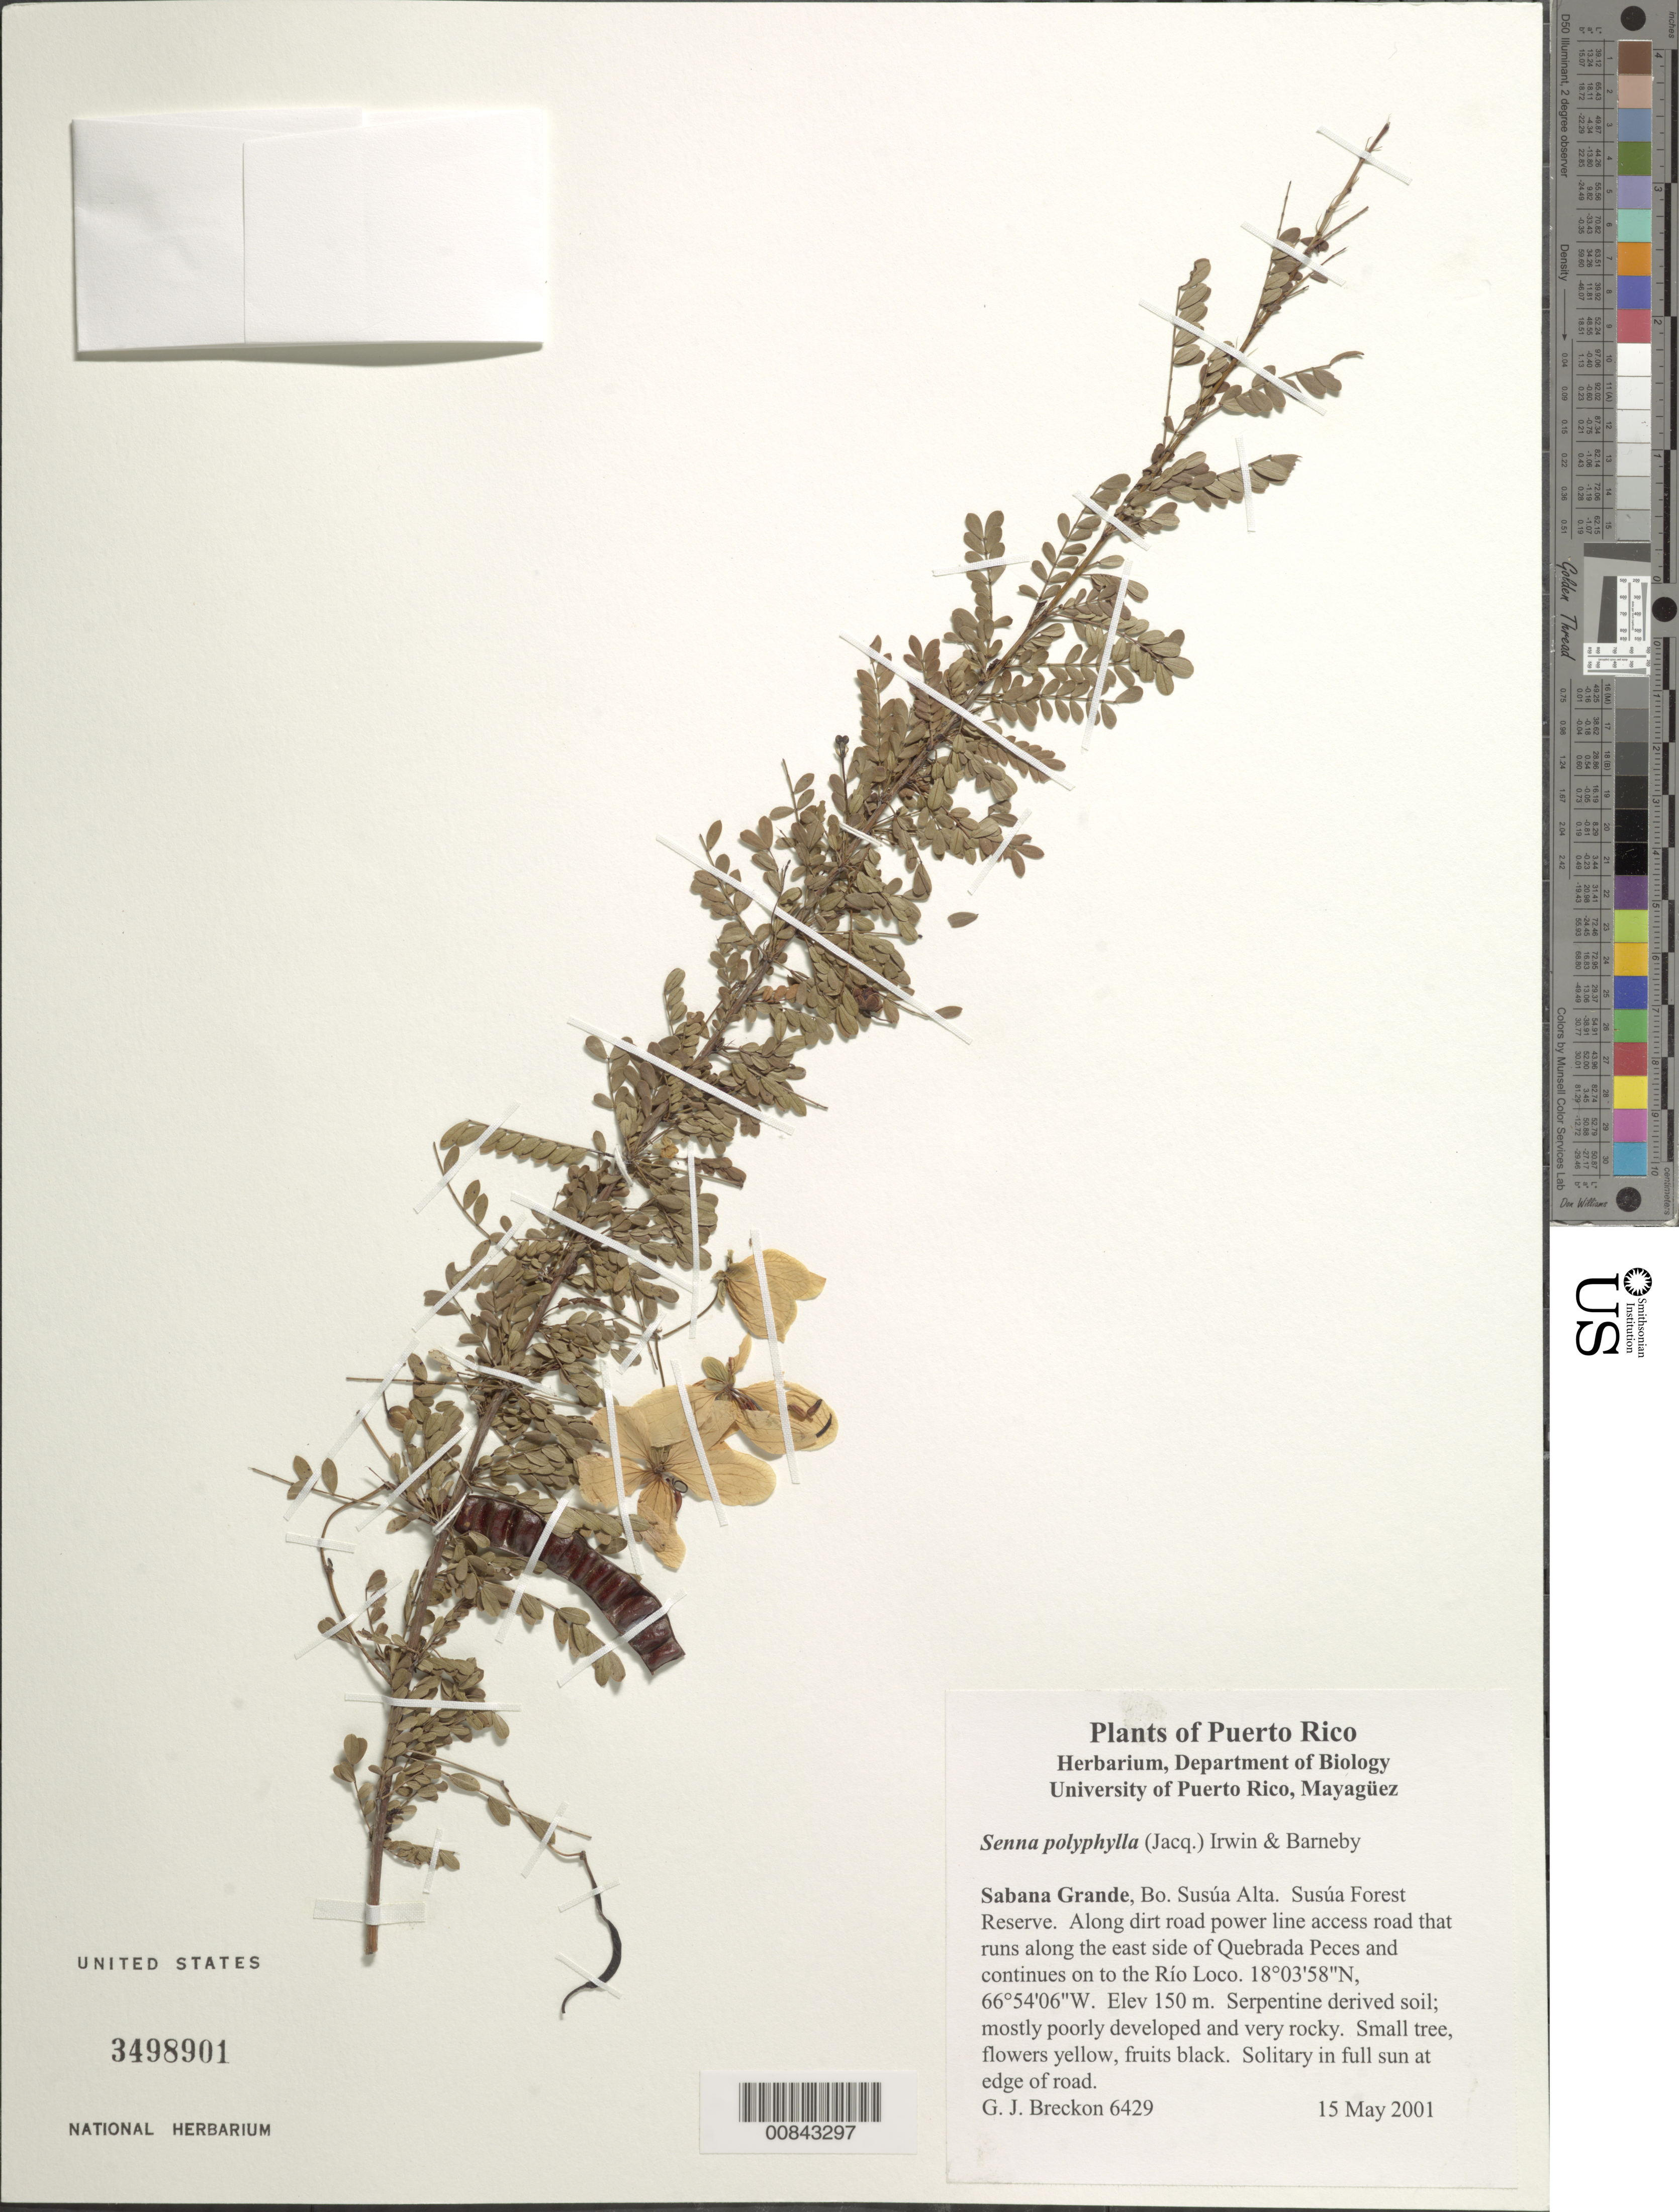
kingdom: Plantae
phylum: Tracheophyta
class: Magnoliopsida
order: Fabales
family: Fabaceae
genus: Senna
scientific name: Senna polyphylla var. polyphylla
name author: (Jacq.) H.S. Irwin & Barneby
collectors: G. Breckon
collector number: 6429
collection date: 2001-05-15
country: Puerto Rico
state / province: Sabana Grande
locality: Sabana Grande, Bo. Susua alta. Susua Forest Reserve. Along dirt road power line access road that runs along the east side of Quebrada Peces and continues on the Rio Loco.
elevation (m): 150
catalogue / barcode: US 3498901